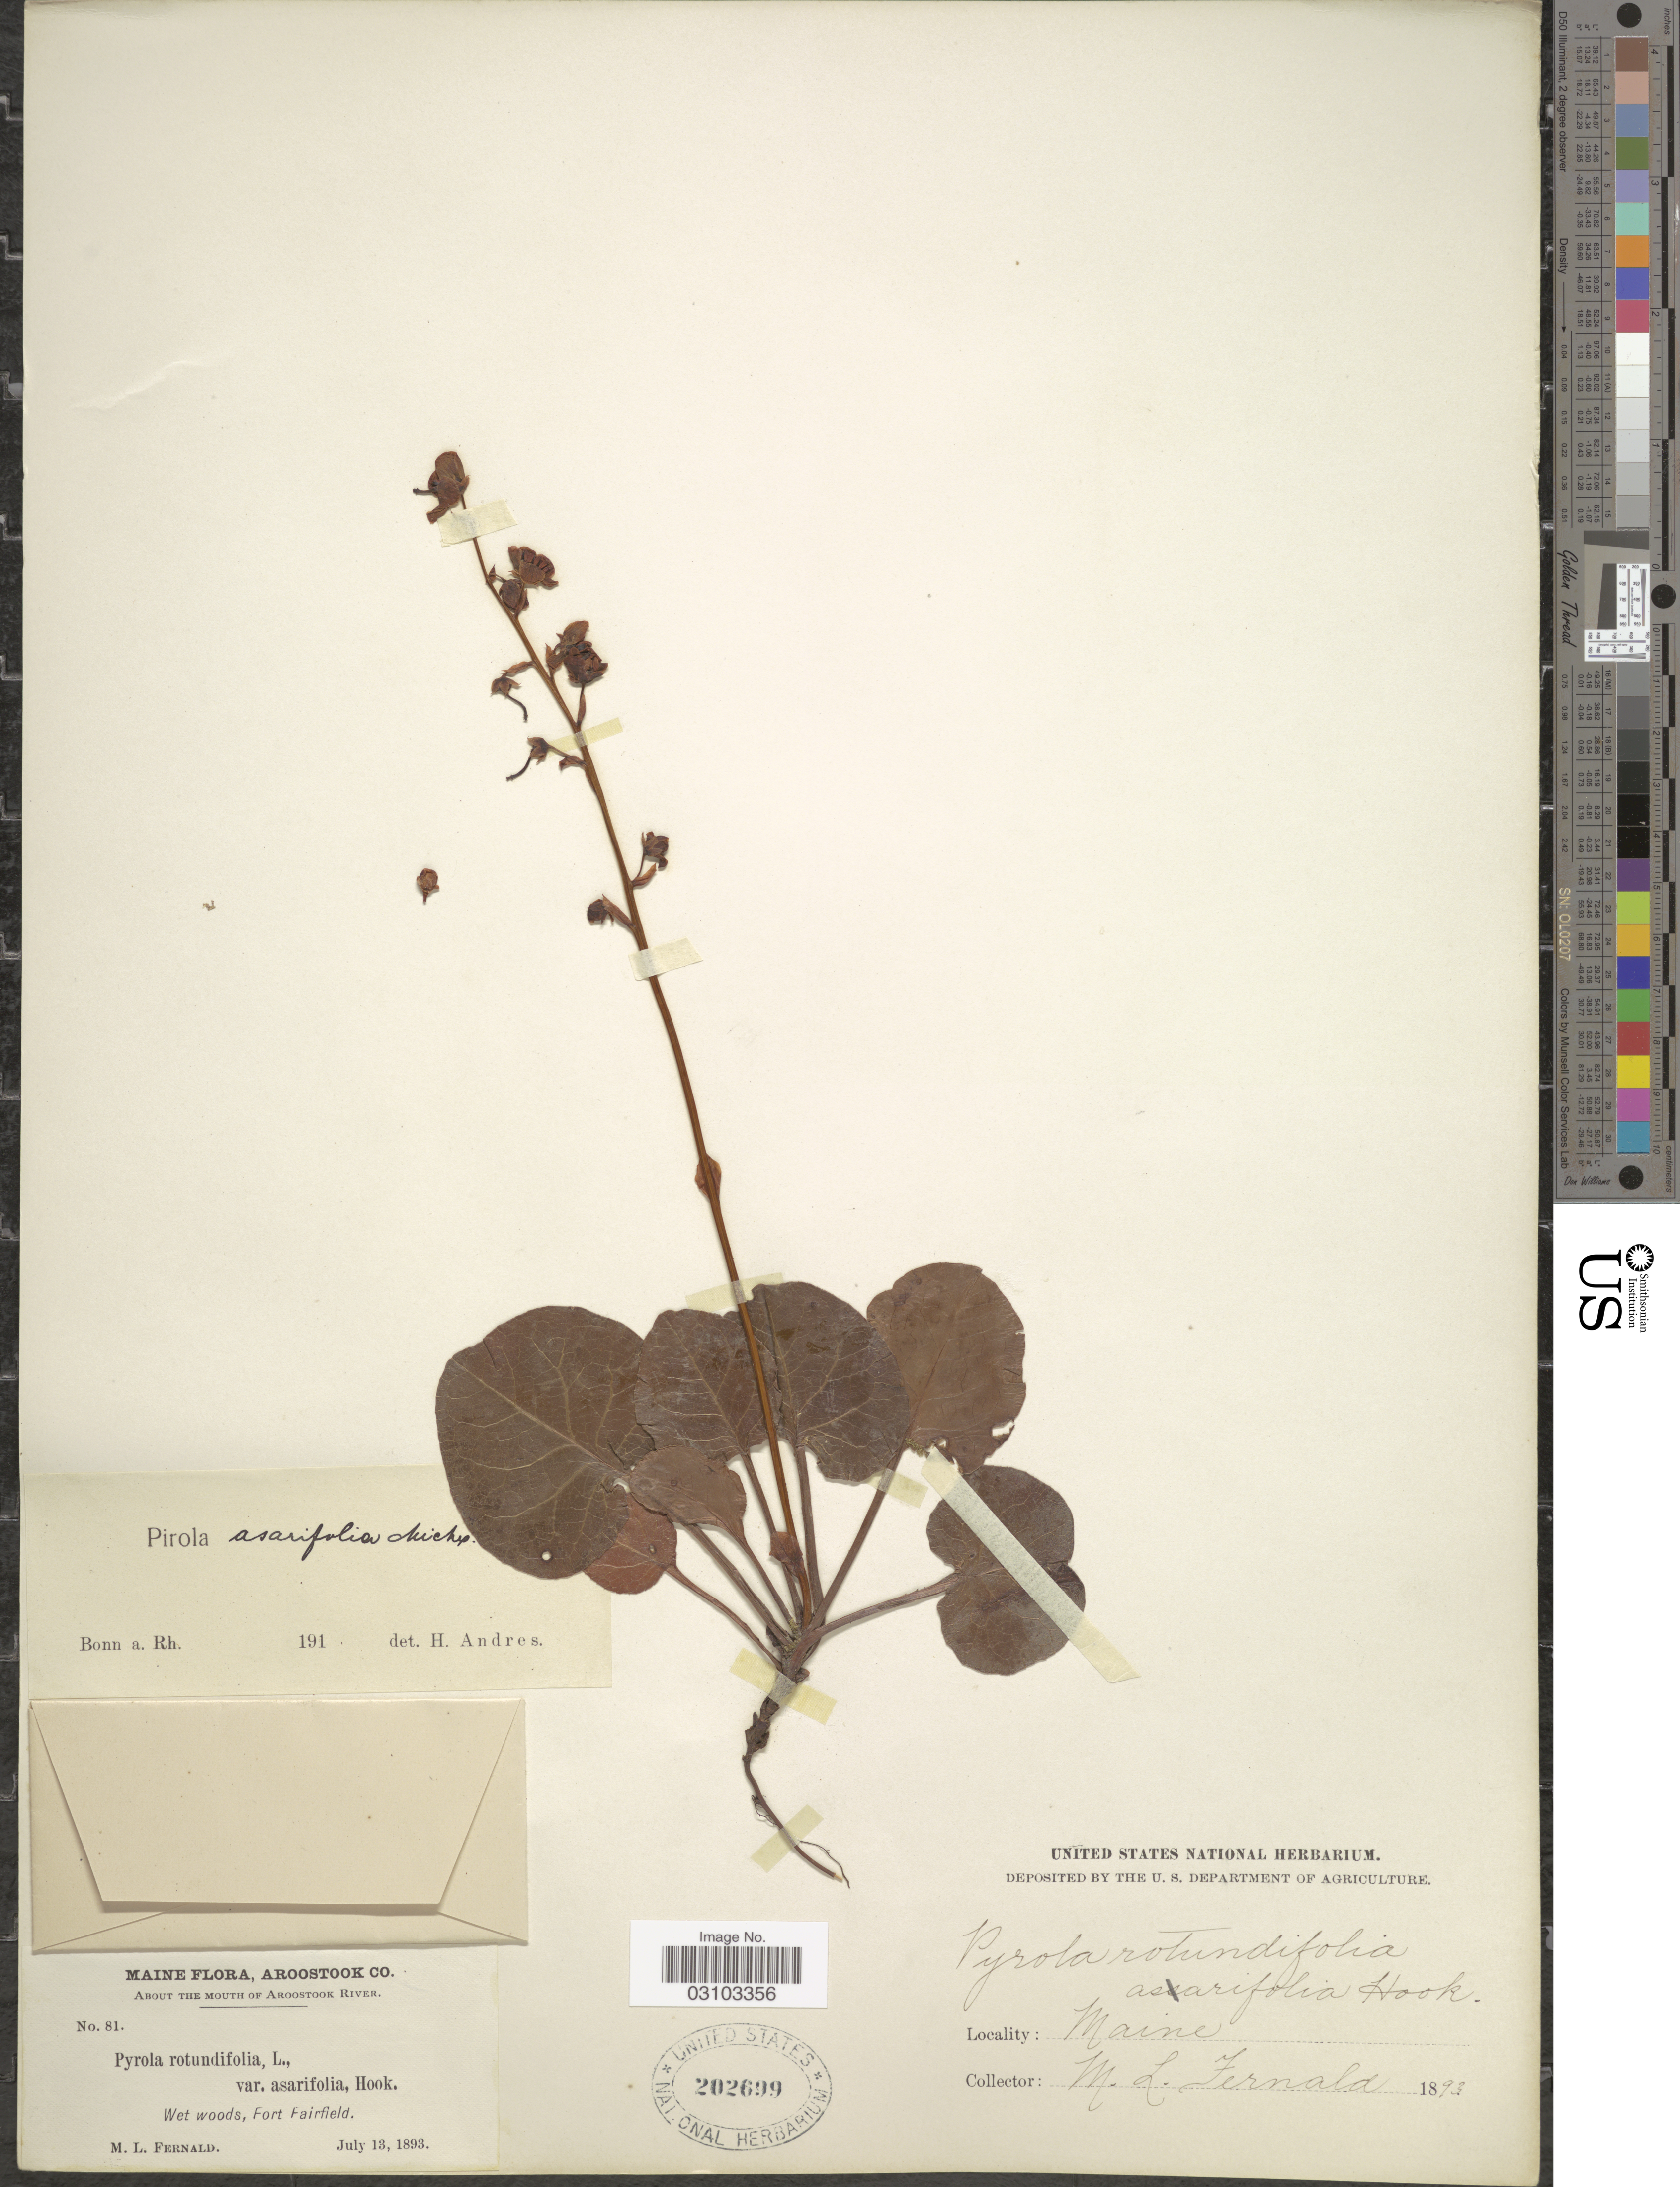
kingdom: Plantae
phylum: Tracheophyta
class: Magnoliopsida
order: Ericales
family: Ericaceae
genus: Pyrola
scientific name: Pyrola asarifolia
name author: Michx.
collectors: M. L. Fernald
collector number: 81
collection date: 1893-07-13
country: United States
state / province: Maine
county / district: Aroostook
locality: About the mouth of Aroostook River, Fort Fairfield.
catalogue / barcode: US 202699